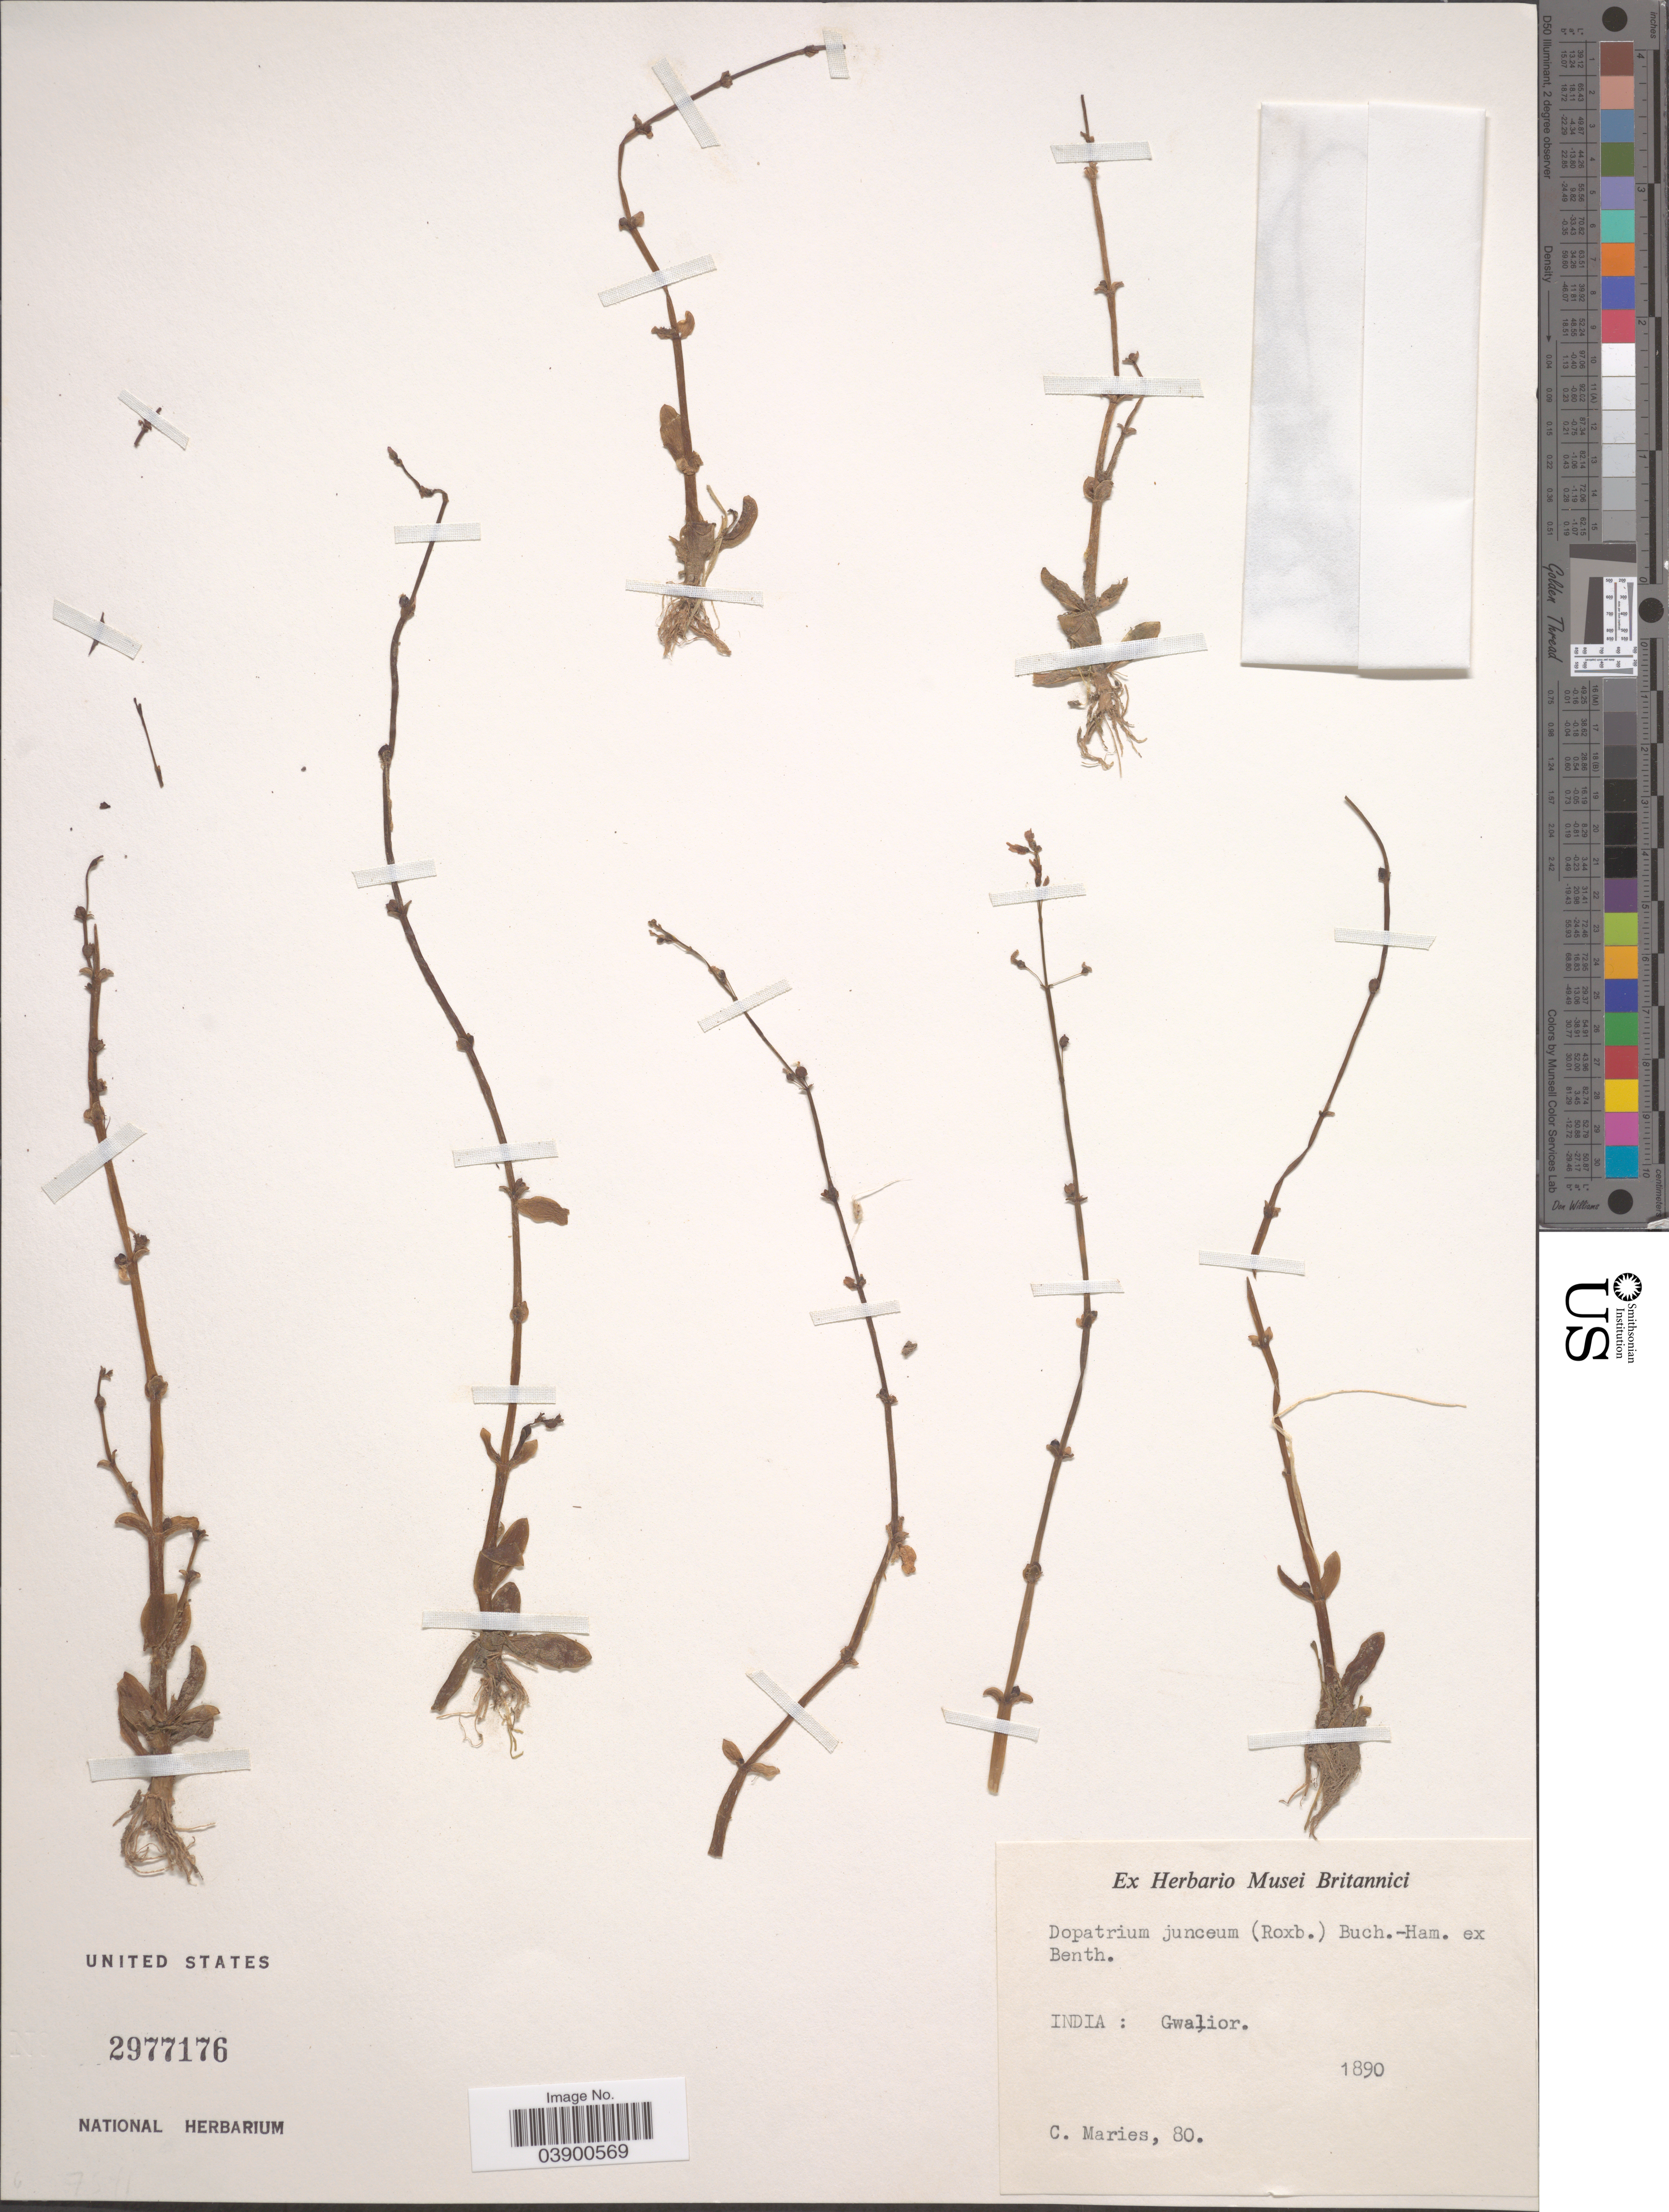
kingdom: Plantae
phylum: Tracheophyta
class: Magnoliopsida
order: Lamiales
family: Plantaginaceae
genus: Dopatrium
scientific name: Dopatrium junceum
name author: (Roxb.) Buch.-Ham. ex Benth.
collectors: C. Maries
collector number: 80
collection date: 1890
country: India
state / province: Madhya Pradesh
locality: Gwalior.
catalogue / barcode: US 2977176